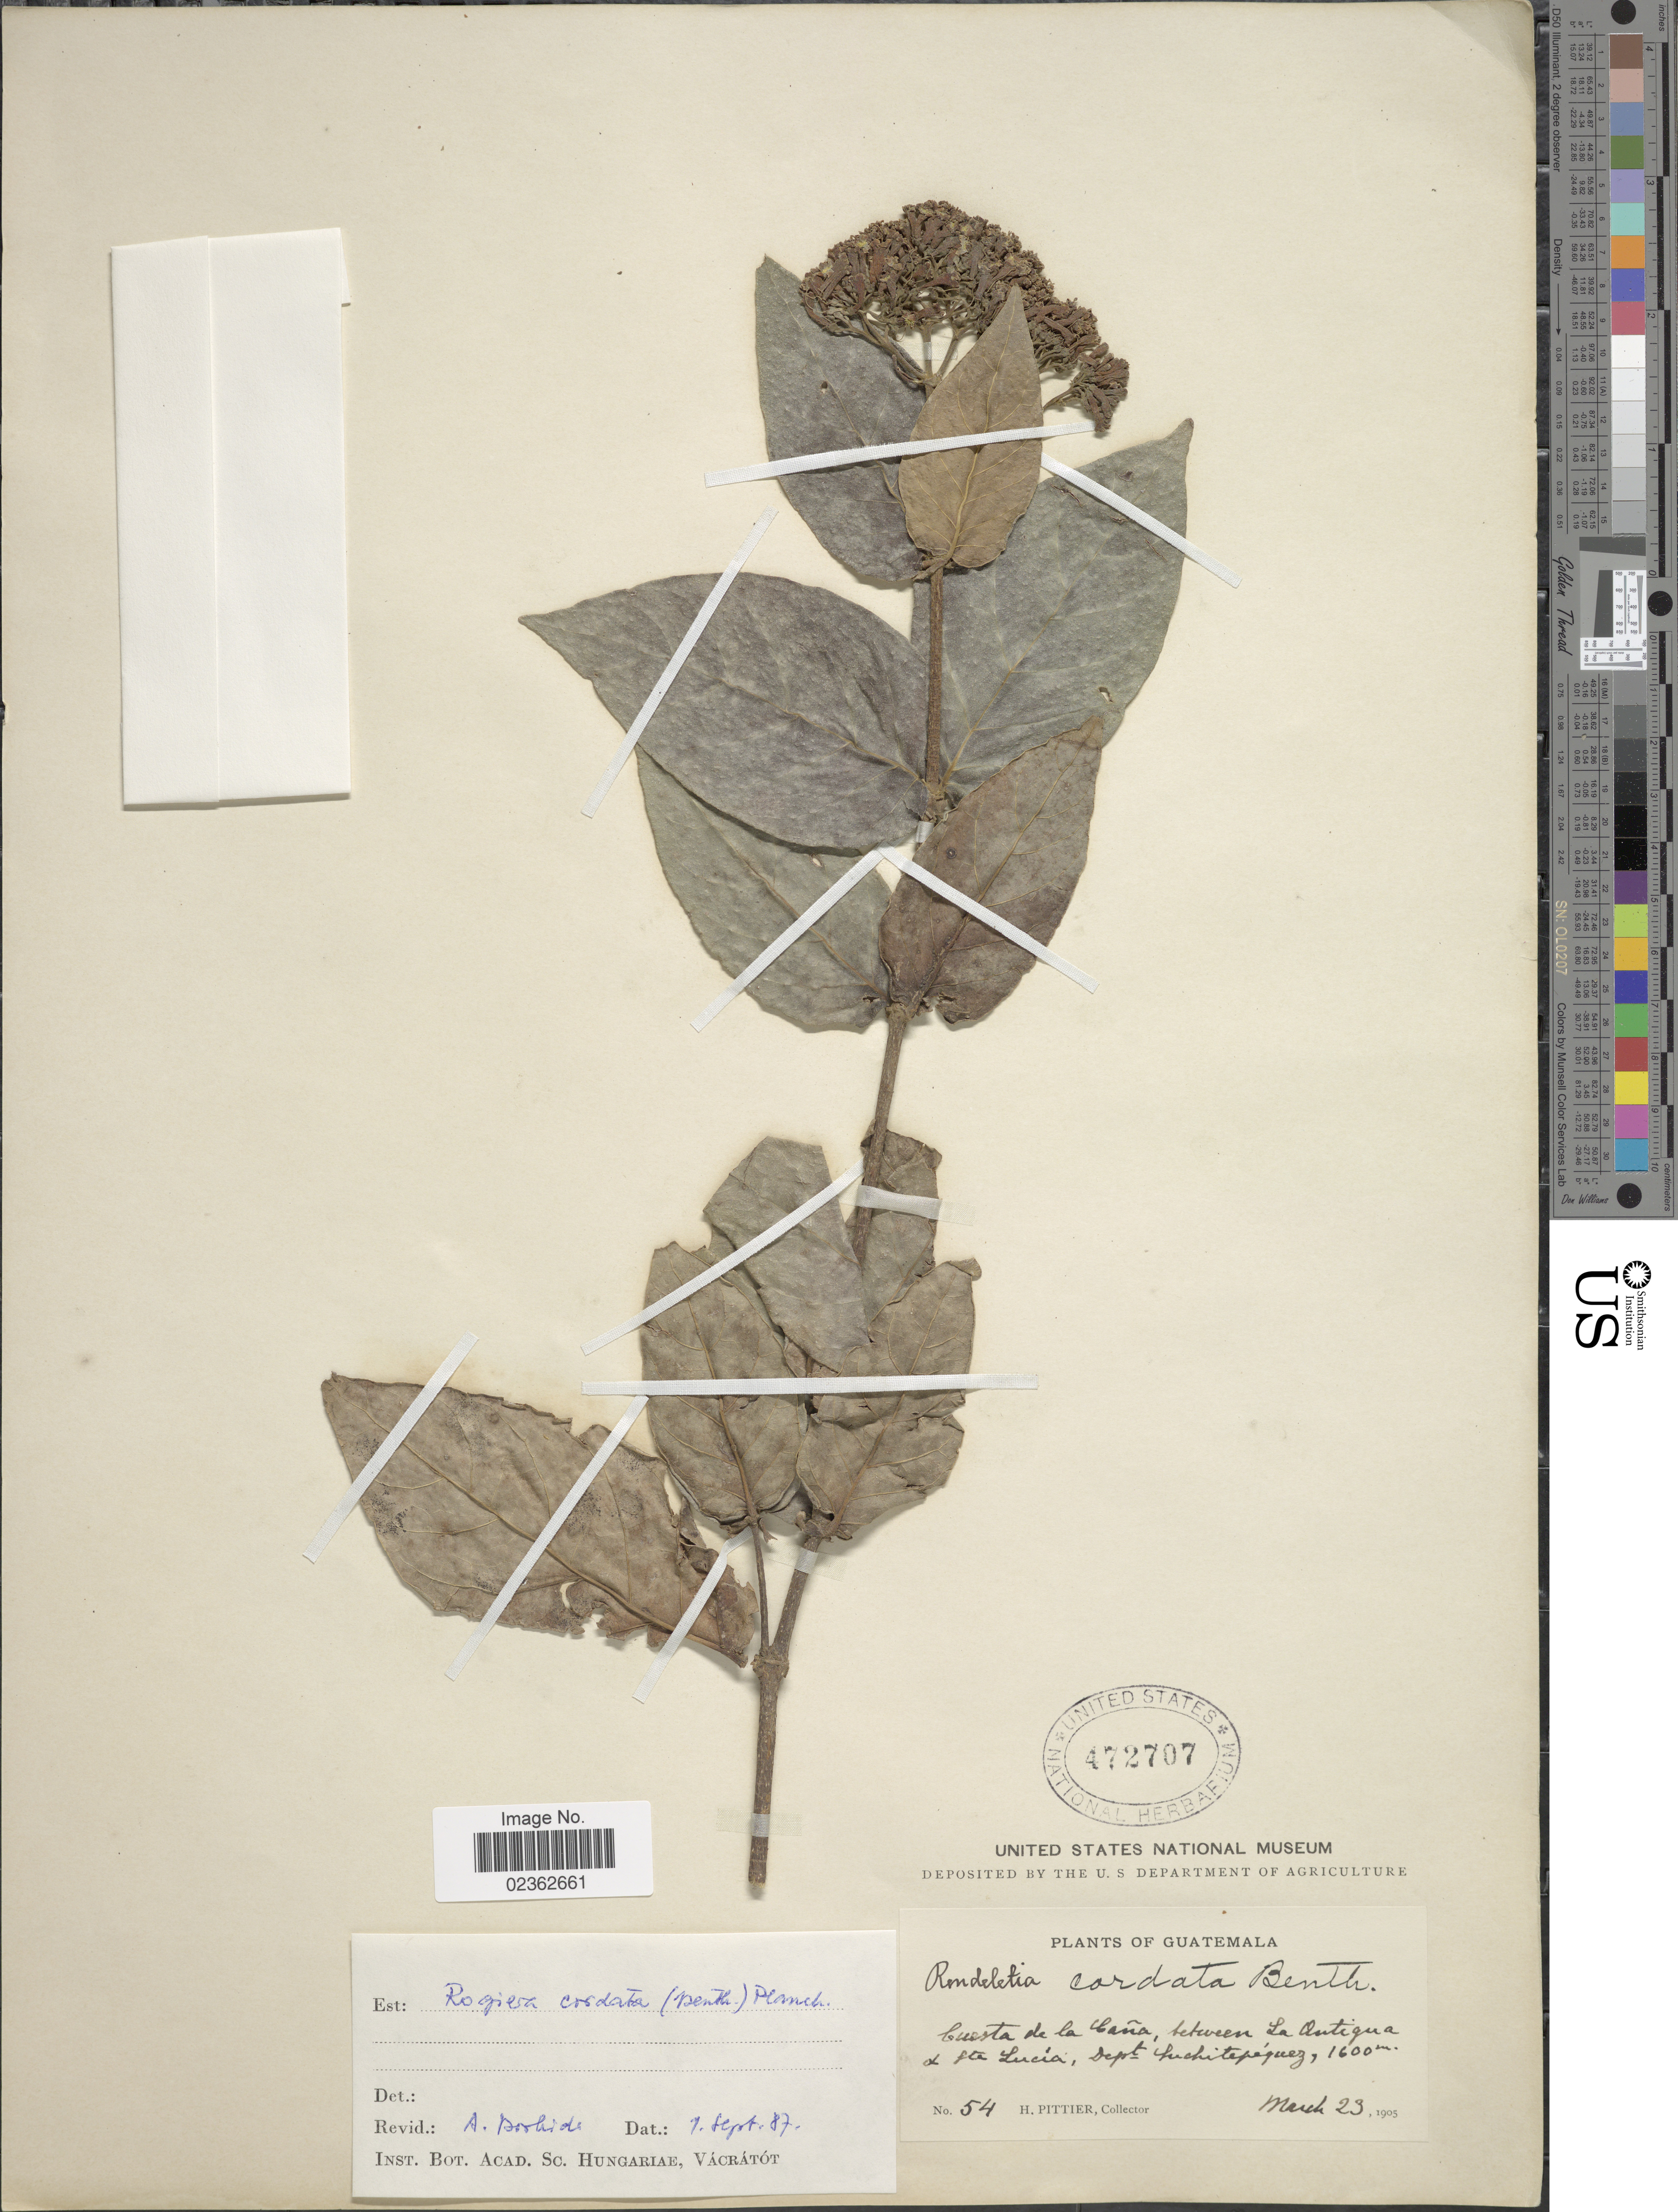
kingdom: Plantae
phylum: Tracheophyta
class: Magnoliopsida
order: Gentianales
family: Rubiaceae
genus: Rogiera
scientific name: Rogiera cordata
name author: (Benth.) Planch.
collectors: H. F. Pittier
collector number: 54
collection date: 1905-03-23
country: Guatemala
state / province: Suchitepéquez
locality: Cuesta de la Cana, between La Antigua & Sta. Lucia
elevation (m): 1600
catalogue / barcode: US 472407